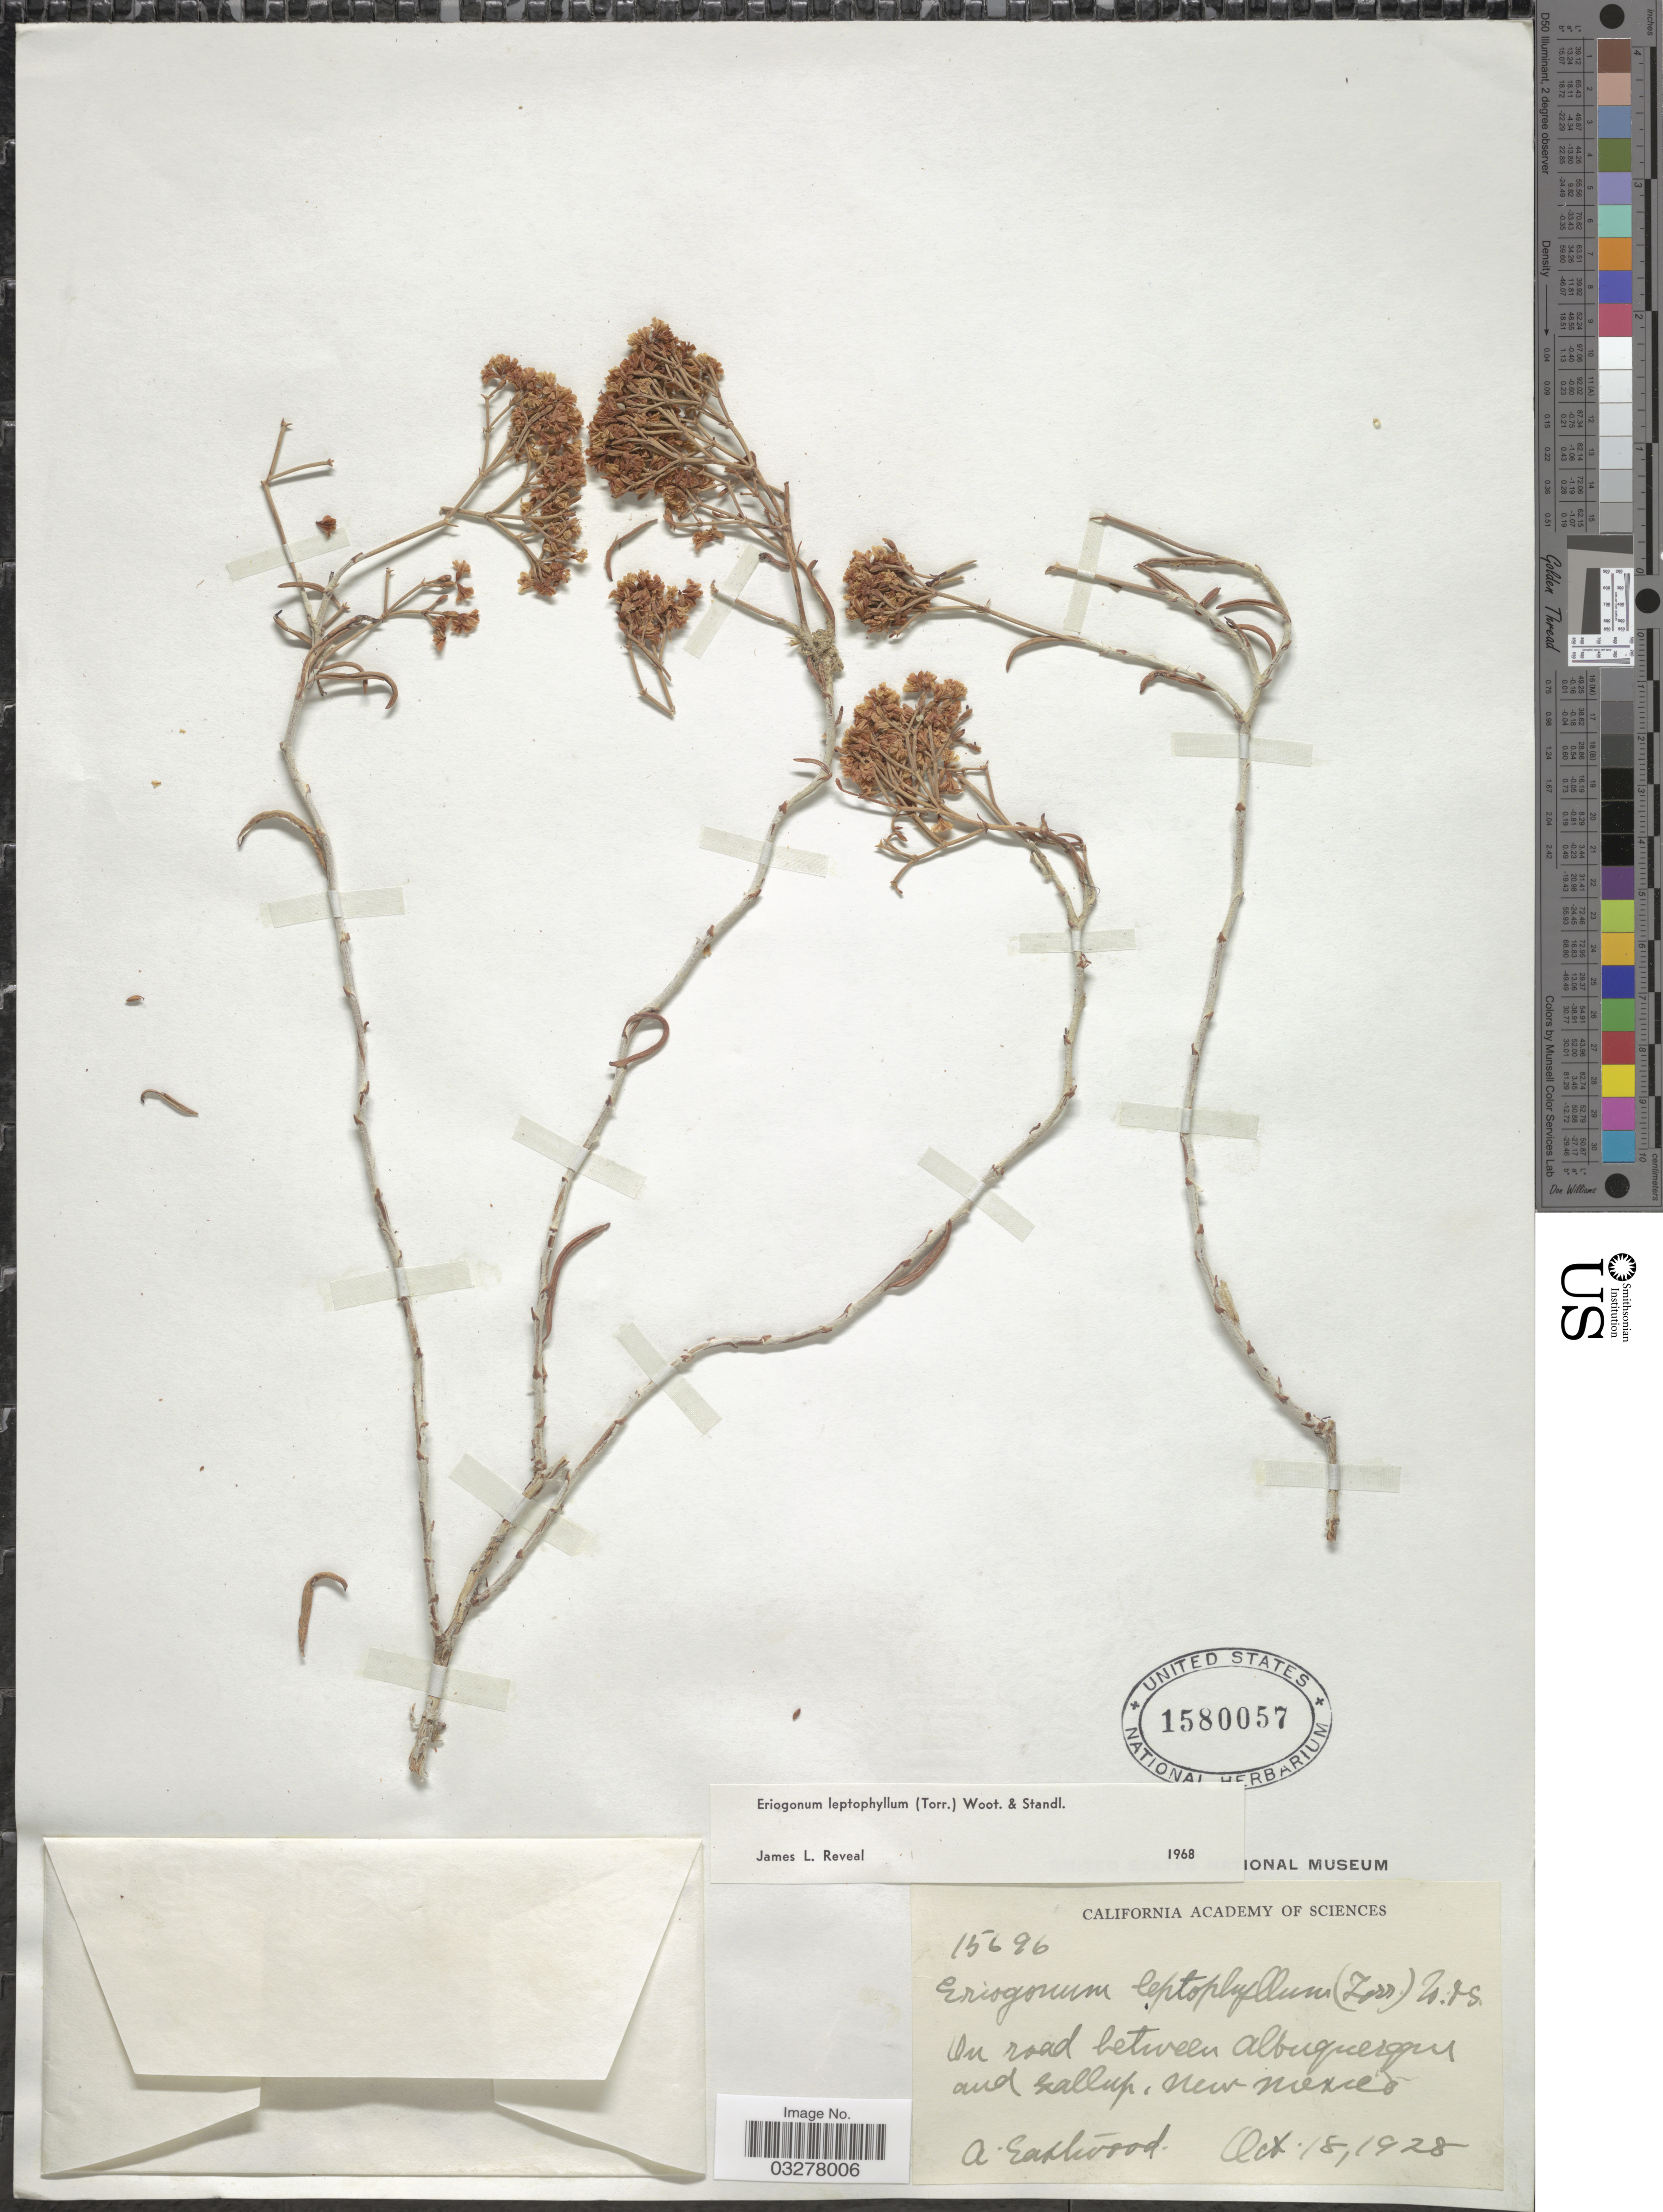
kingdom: Plantae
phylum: Tracheophyta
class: Magnoliopsida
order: Caryophyllales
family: Polygonaceae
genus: Eriogonum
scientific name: Eriogonum leptophyllum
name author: (Torr.) Wooton & Standl.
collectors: A. Eastwood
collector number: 15696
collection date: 1928-10-18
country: United States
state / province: New Mexico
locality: On road between Albuquerque and Gallup.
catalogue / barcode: US 1580057